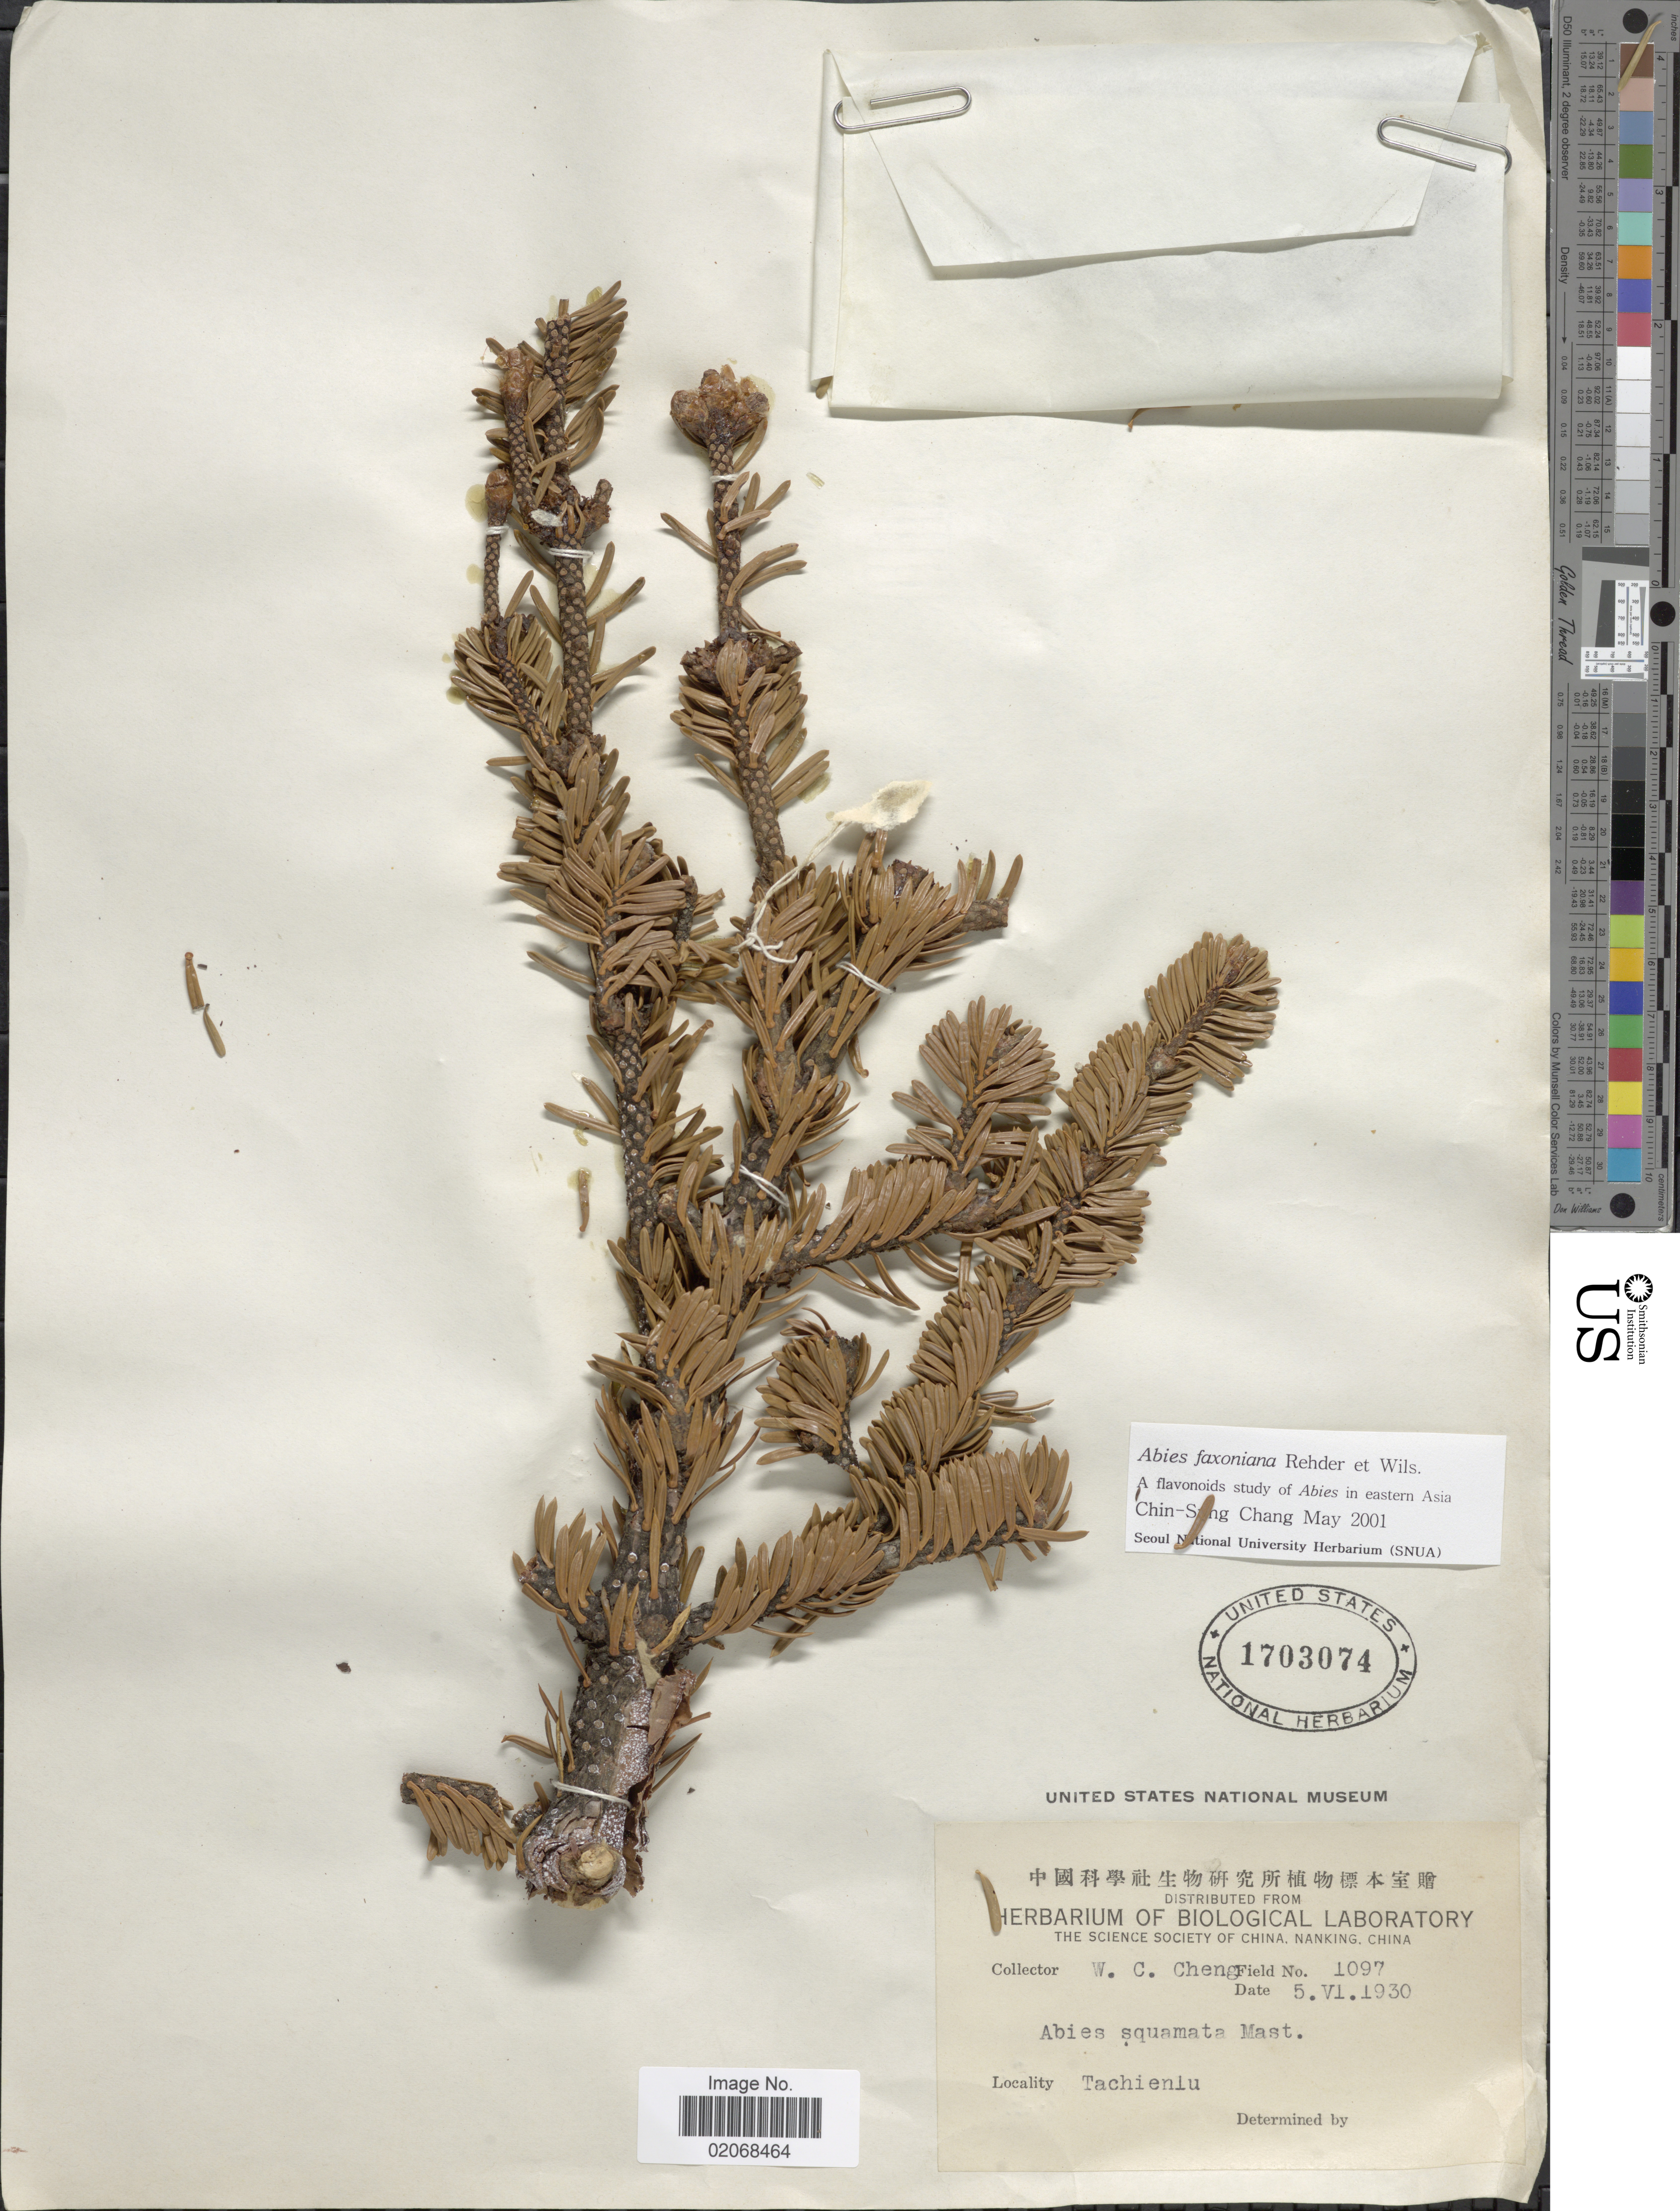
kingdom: Plantae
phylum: Tracheophyta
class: Pinopsida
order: Pinales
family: Pinaceae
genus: Abies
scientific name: Abies faxoniana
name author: Rehder & E.H. Wilson in Sarg.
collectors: W. C. Cheng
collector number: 1097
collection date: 1930-06-05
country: China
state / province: Sichuan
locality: Tachienlu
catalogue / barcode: US 1703074